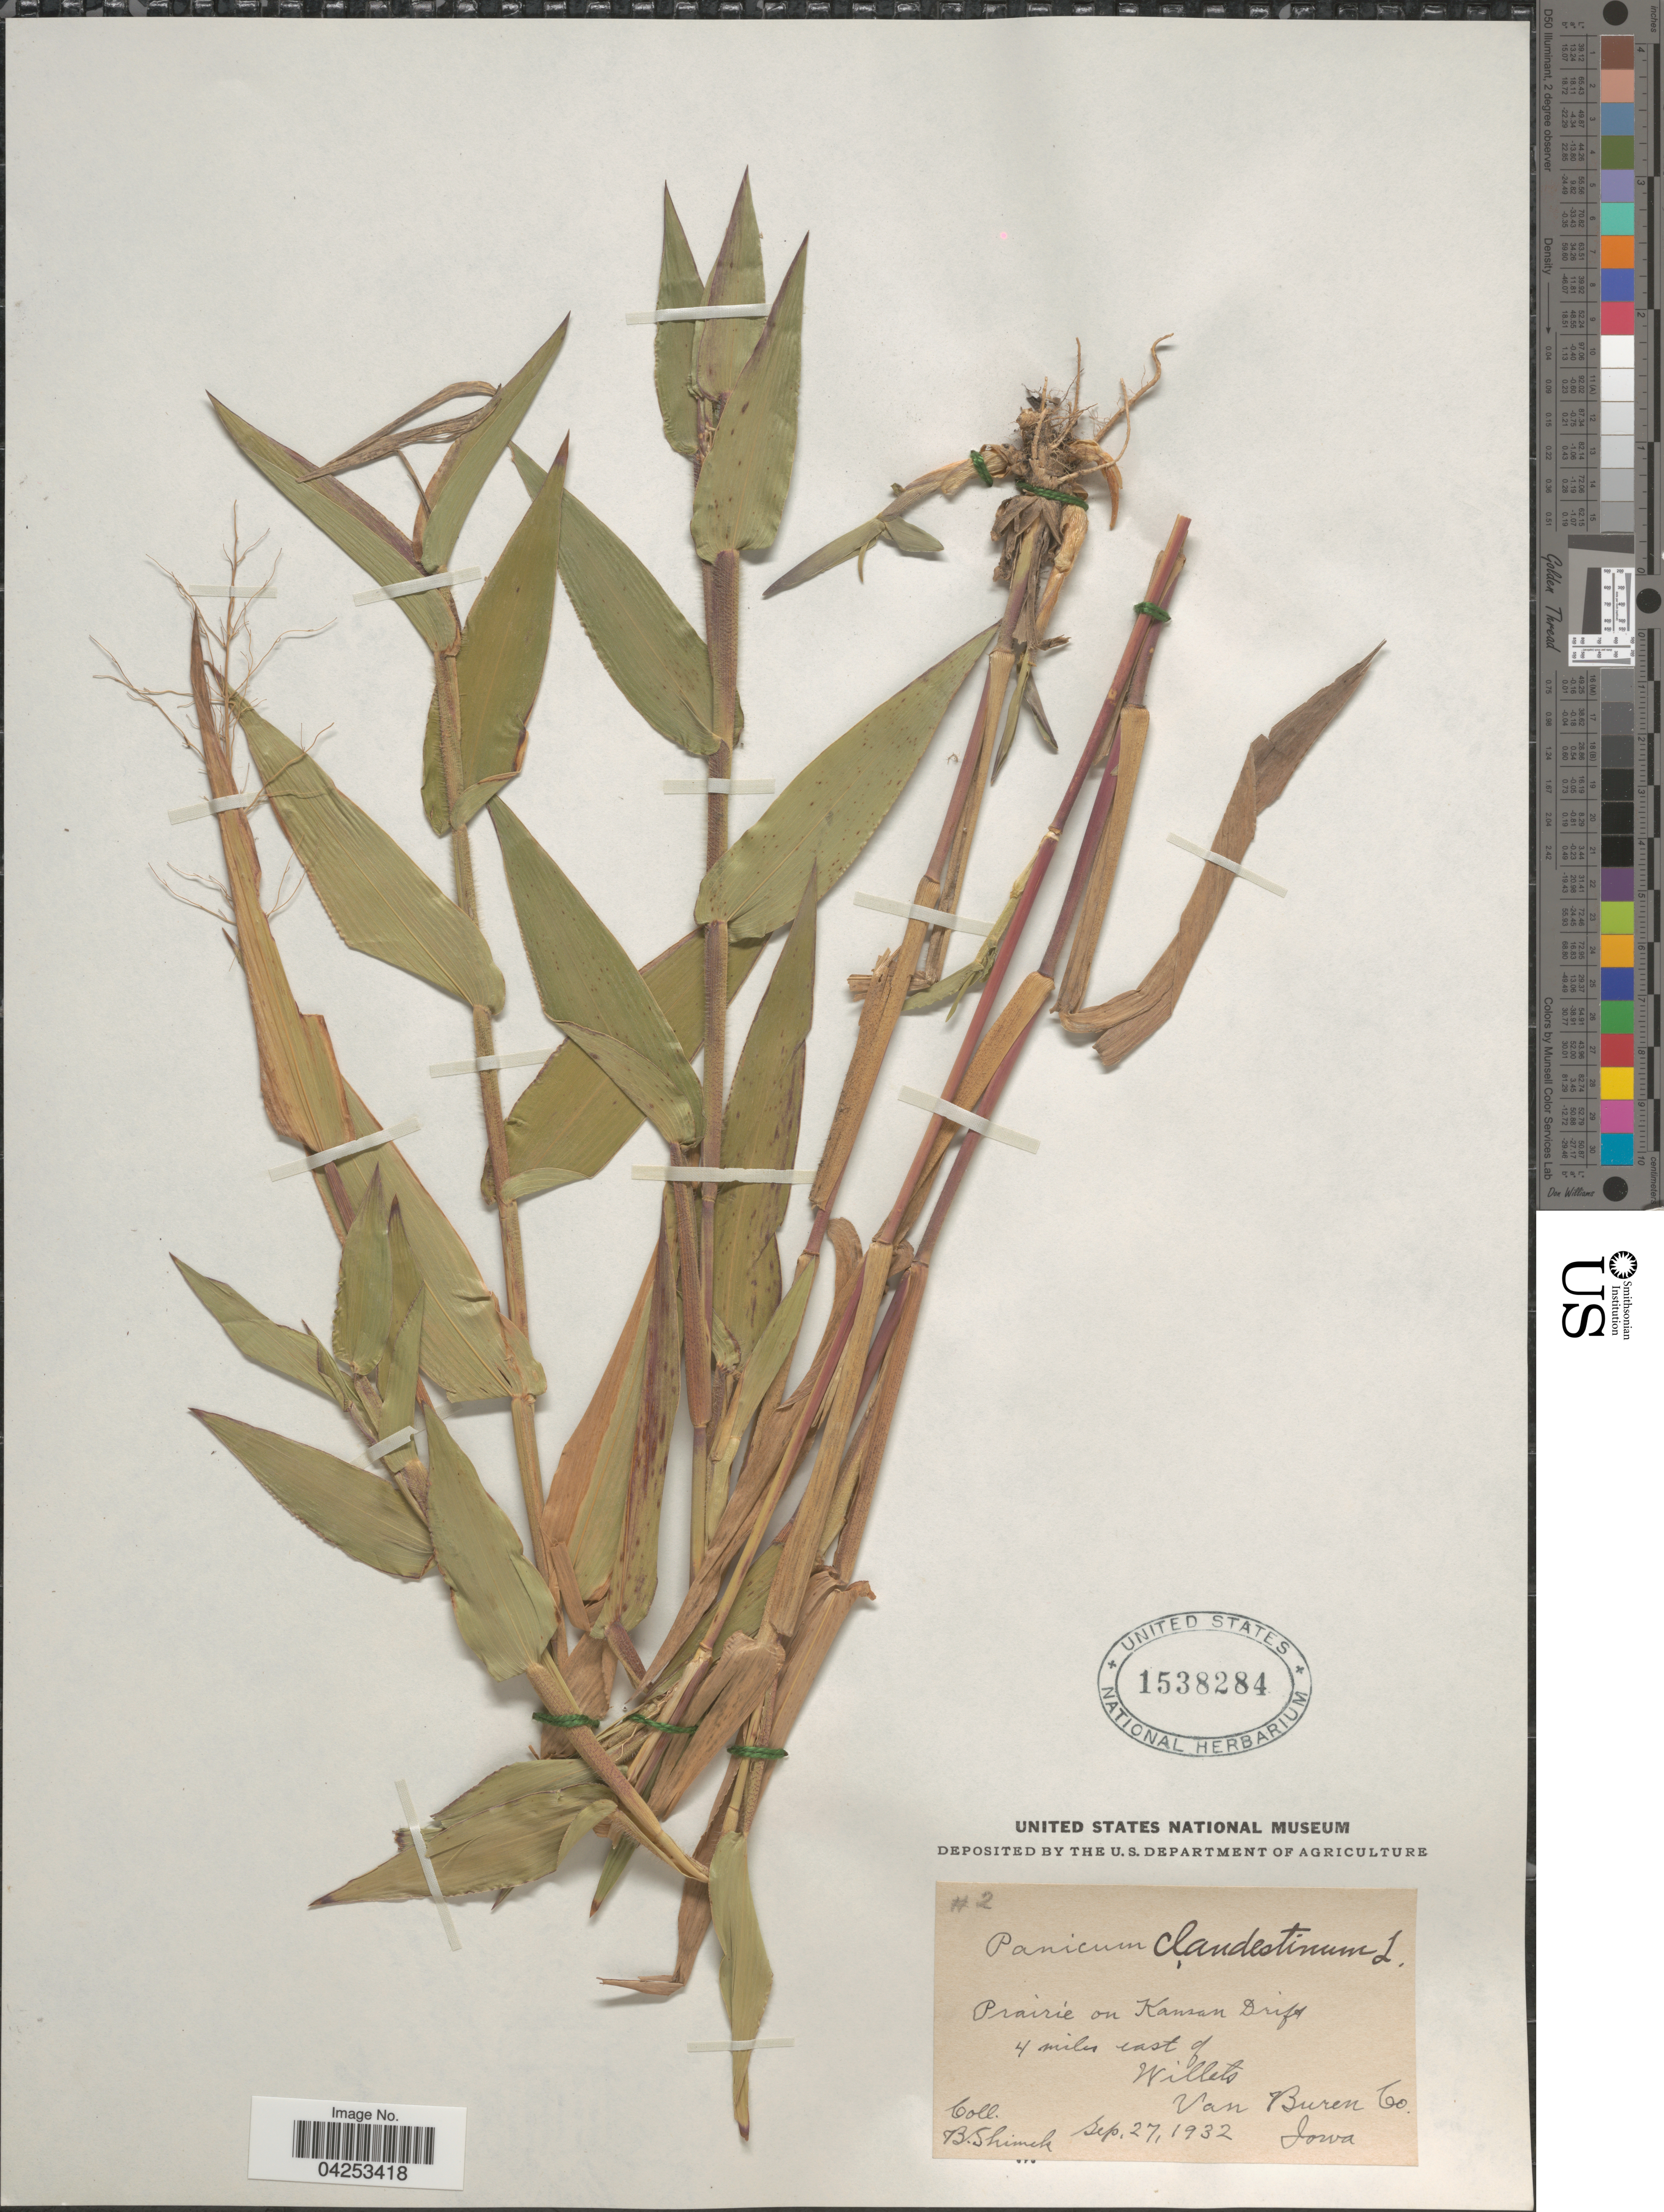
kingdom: Plantae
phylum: Tracheophyta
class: Liliopsida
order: Poales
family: Poaceae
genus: Dichanthelium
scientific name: Dichanthelium clandestinum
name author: (L.) Gould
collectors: B. Shimek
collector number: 2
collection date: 1932-09-27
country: United States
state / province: Iowa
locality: Prairie on Kansan Drift 4 miles east of Willets. Van Buren Co.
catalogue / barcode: US 1538284